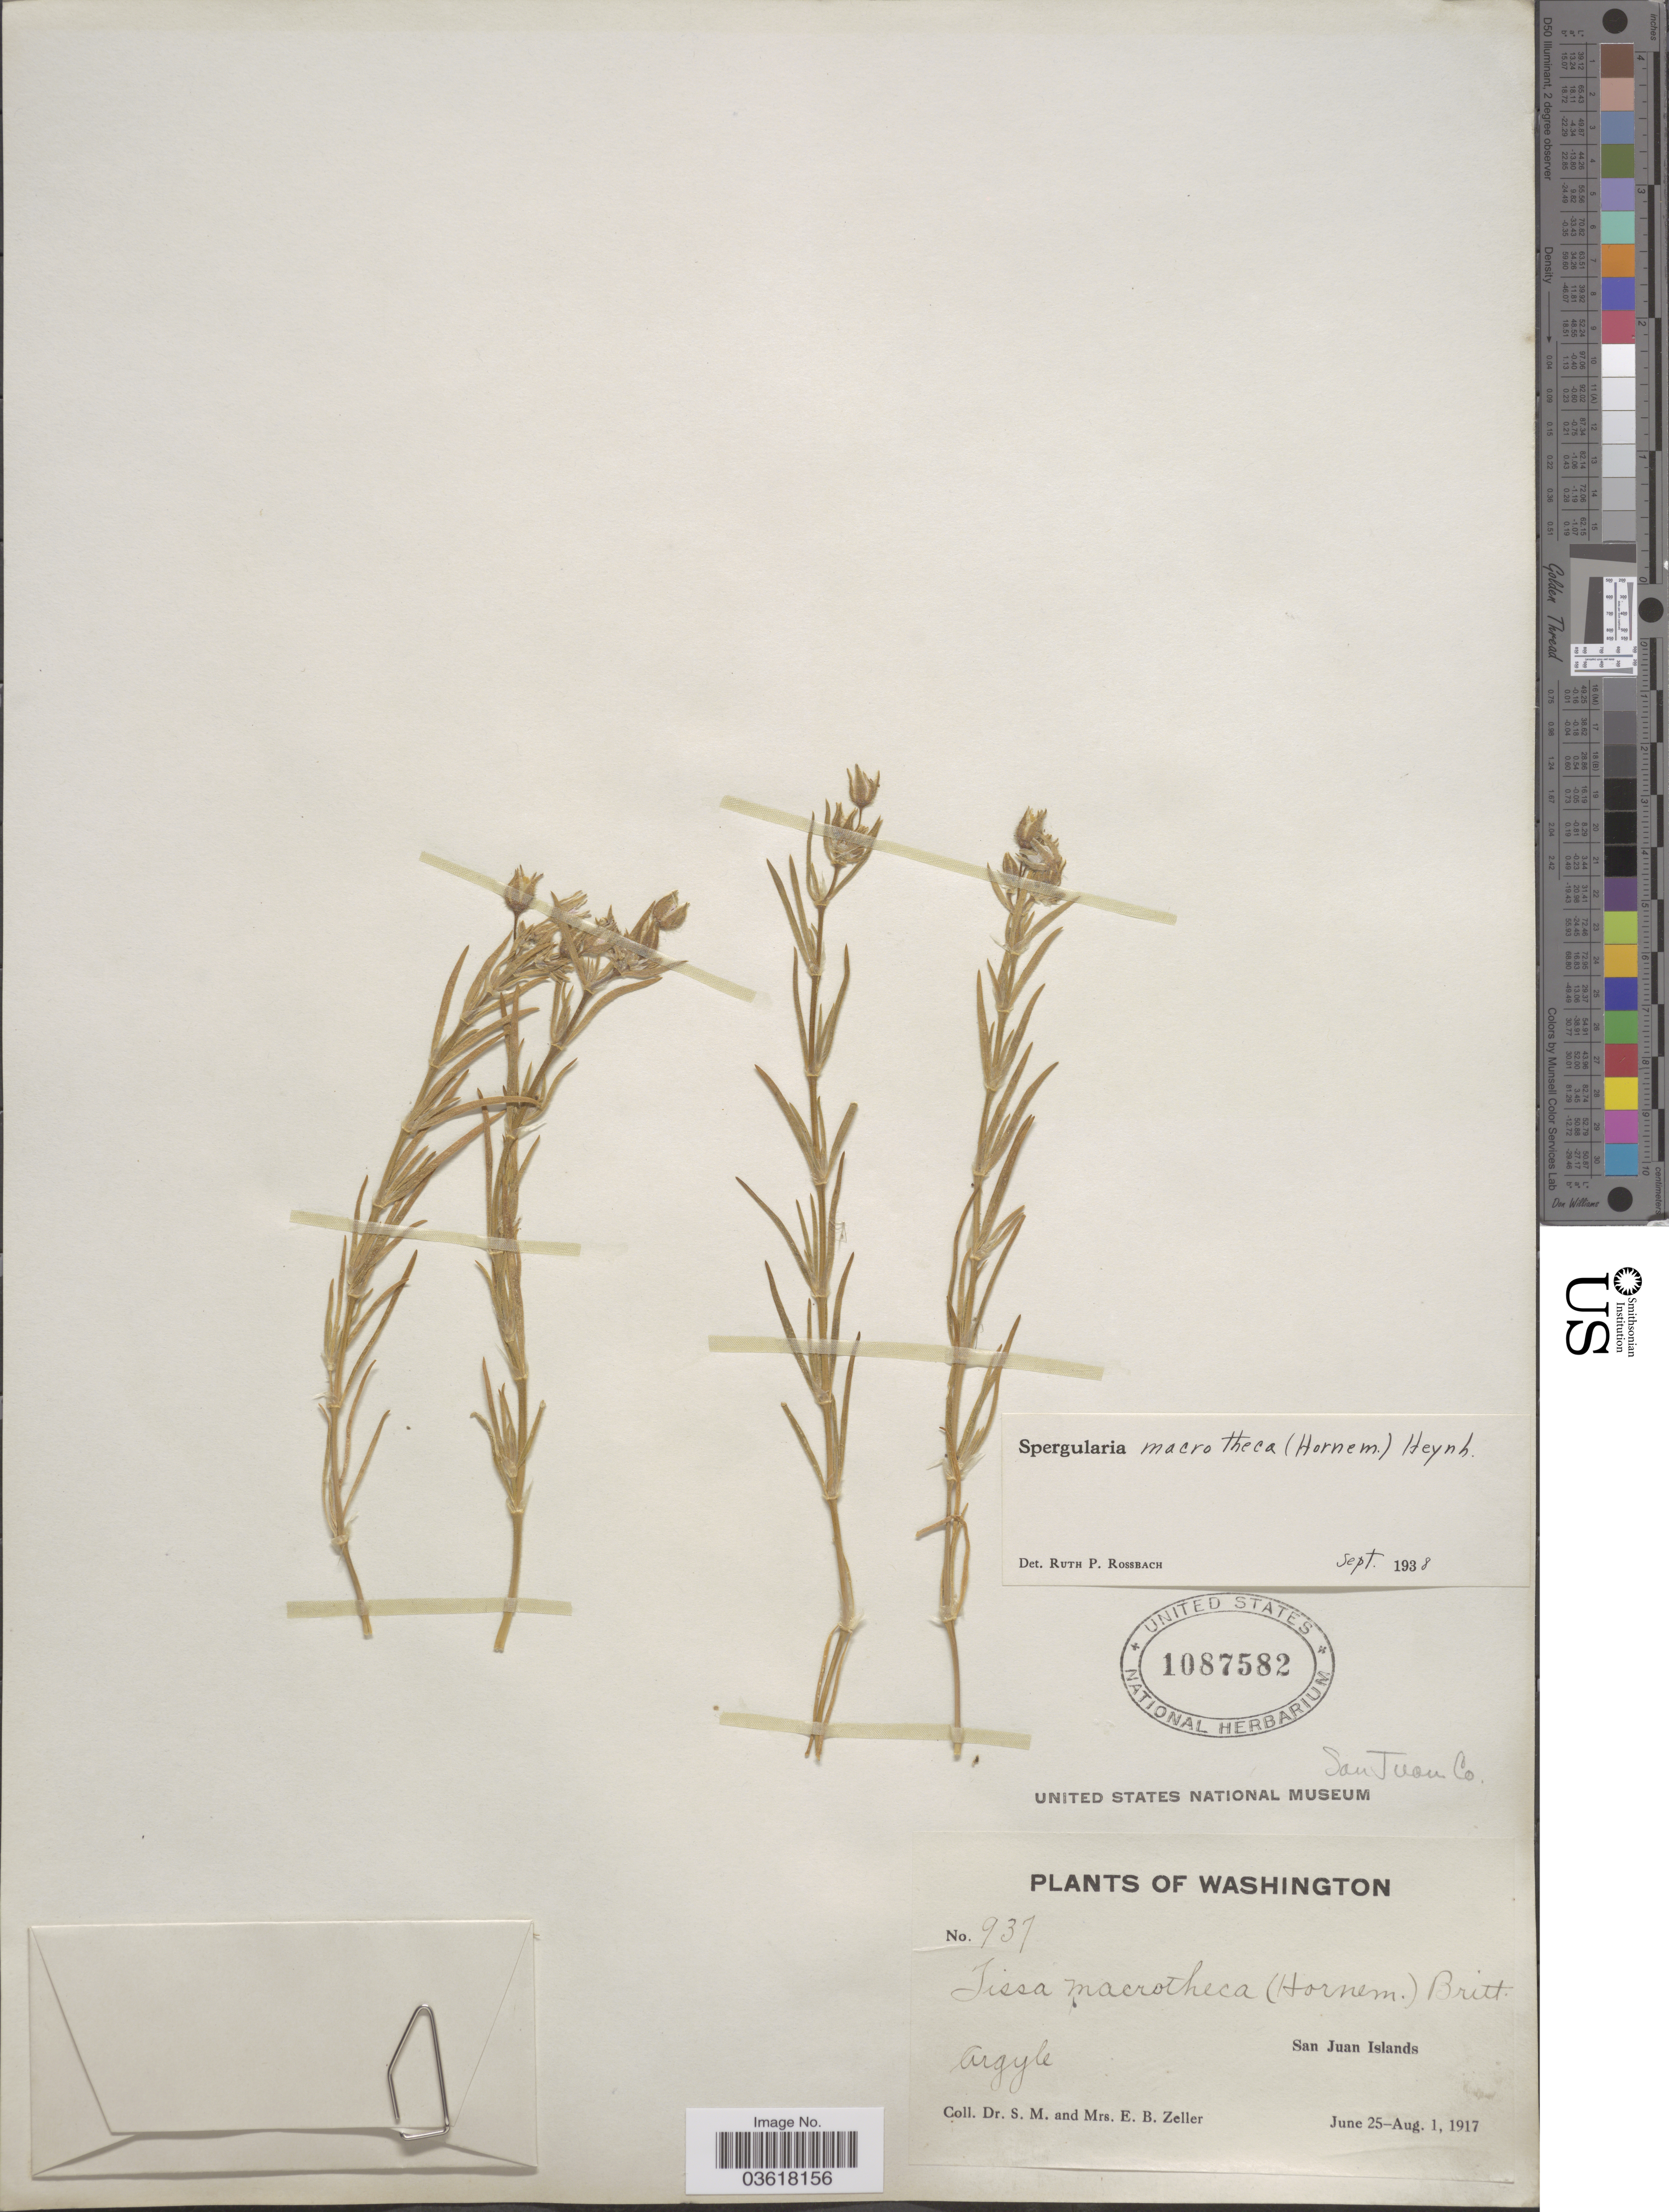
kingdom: Plantae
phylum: Tracheophyta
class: Magnoliopsida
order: Caryophyllales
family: Caryophyllaceae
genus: Spergularia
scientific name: Spergularia macrotheca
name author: (Hornem.) Heynh.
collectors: S. Zeller & E. Zeller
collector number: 937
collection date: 1917-06-25/1917-08-01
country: United States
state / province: Washington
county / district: San Juan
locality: San Juan Islands. Argyle. San Juan Co.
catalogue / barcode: US 1087582